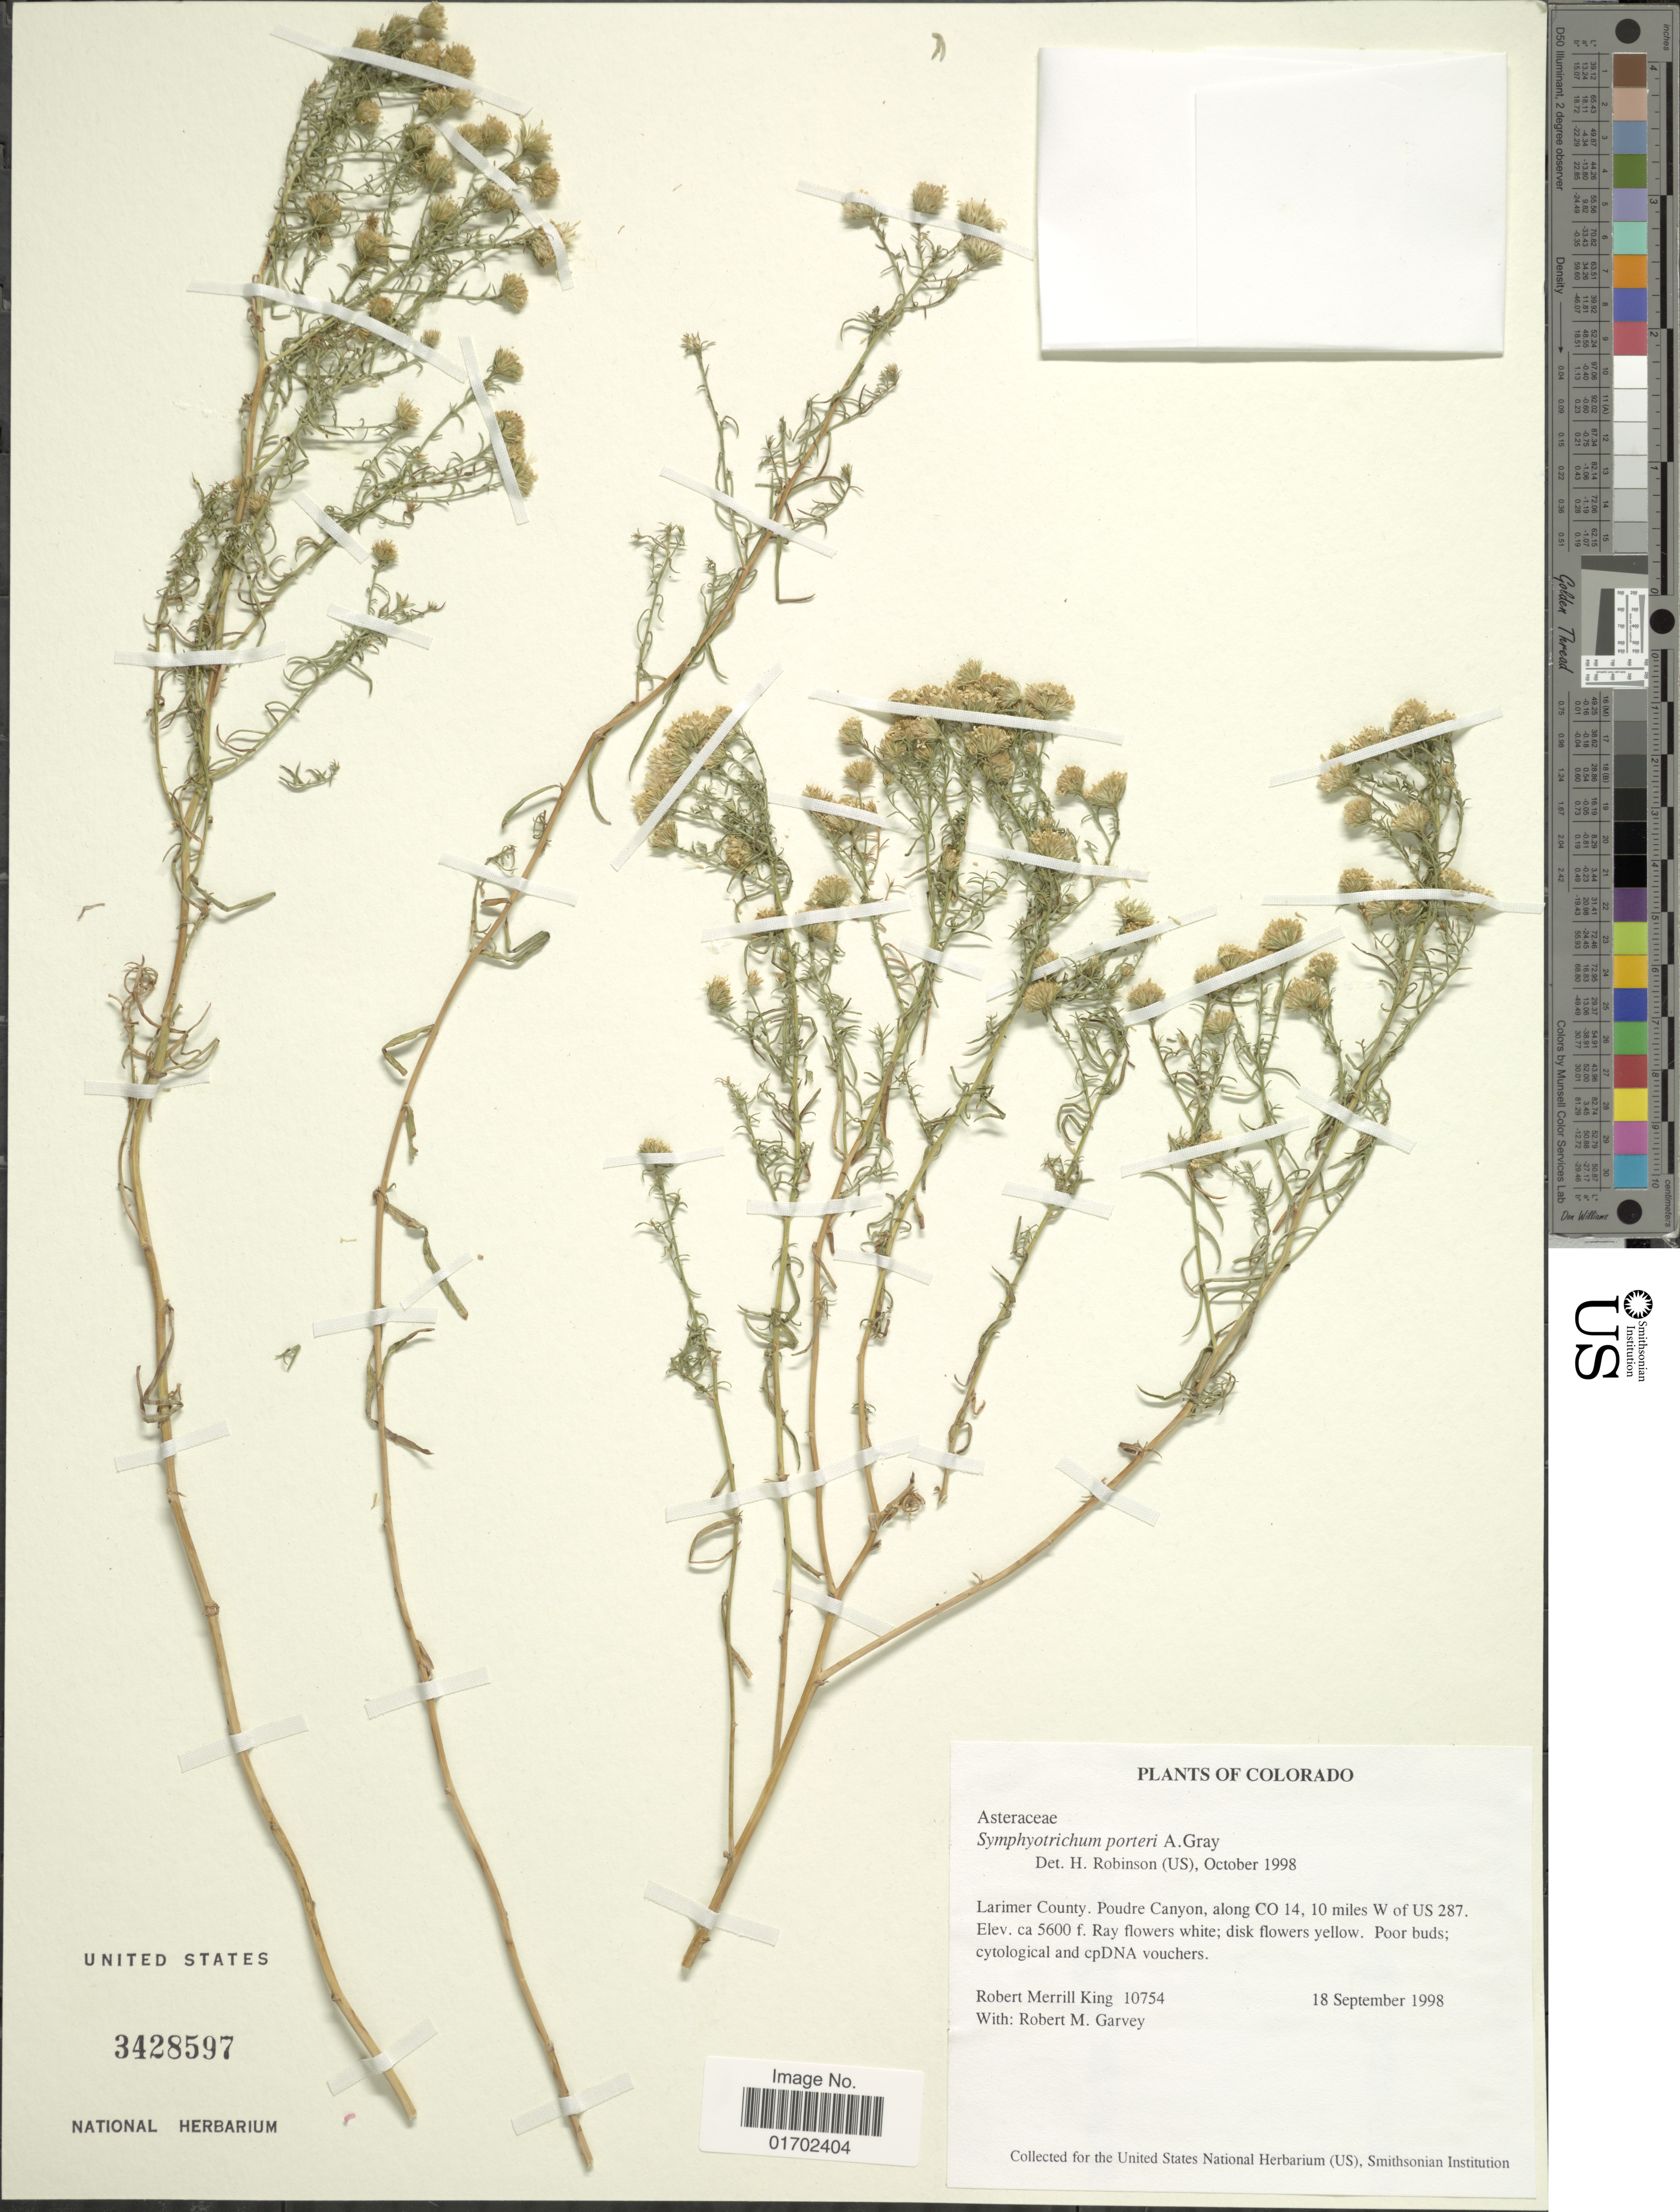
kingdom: Plantae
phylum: Tracheophyta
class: Magnoliopsida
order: Asterales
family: Asteraceae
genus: Symphyotrichum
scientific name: Symphyotrichum porteri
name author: (A. Gray) G.L. Nesom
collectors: R. M. King & R. Garvey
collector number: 10754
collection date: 1998-09-18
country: United States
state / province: Colorado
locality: Colorado. Larimer County, Poudre Canyon, along CO 14, 10 miles W of US 287.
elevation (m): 1707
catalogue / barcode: US 3428597